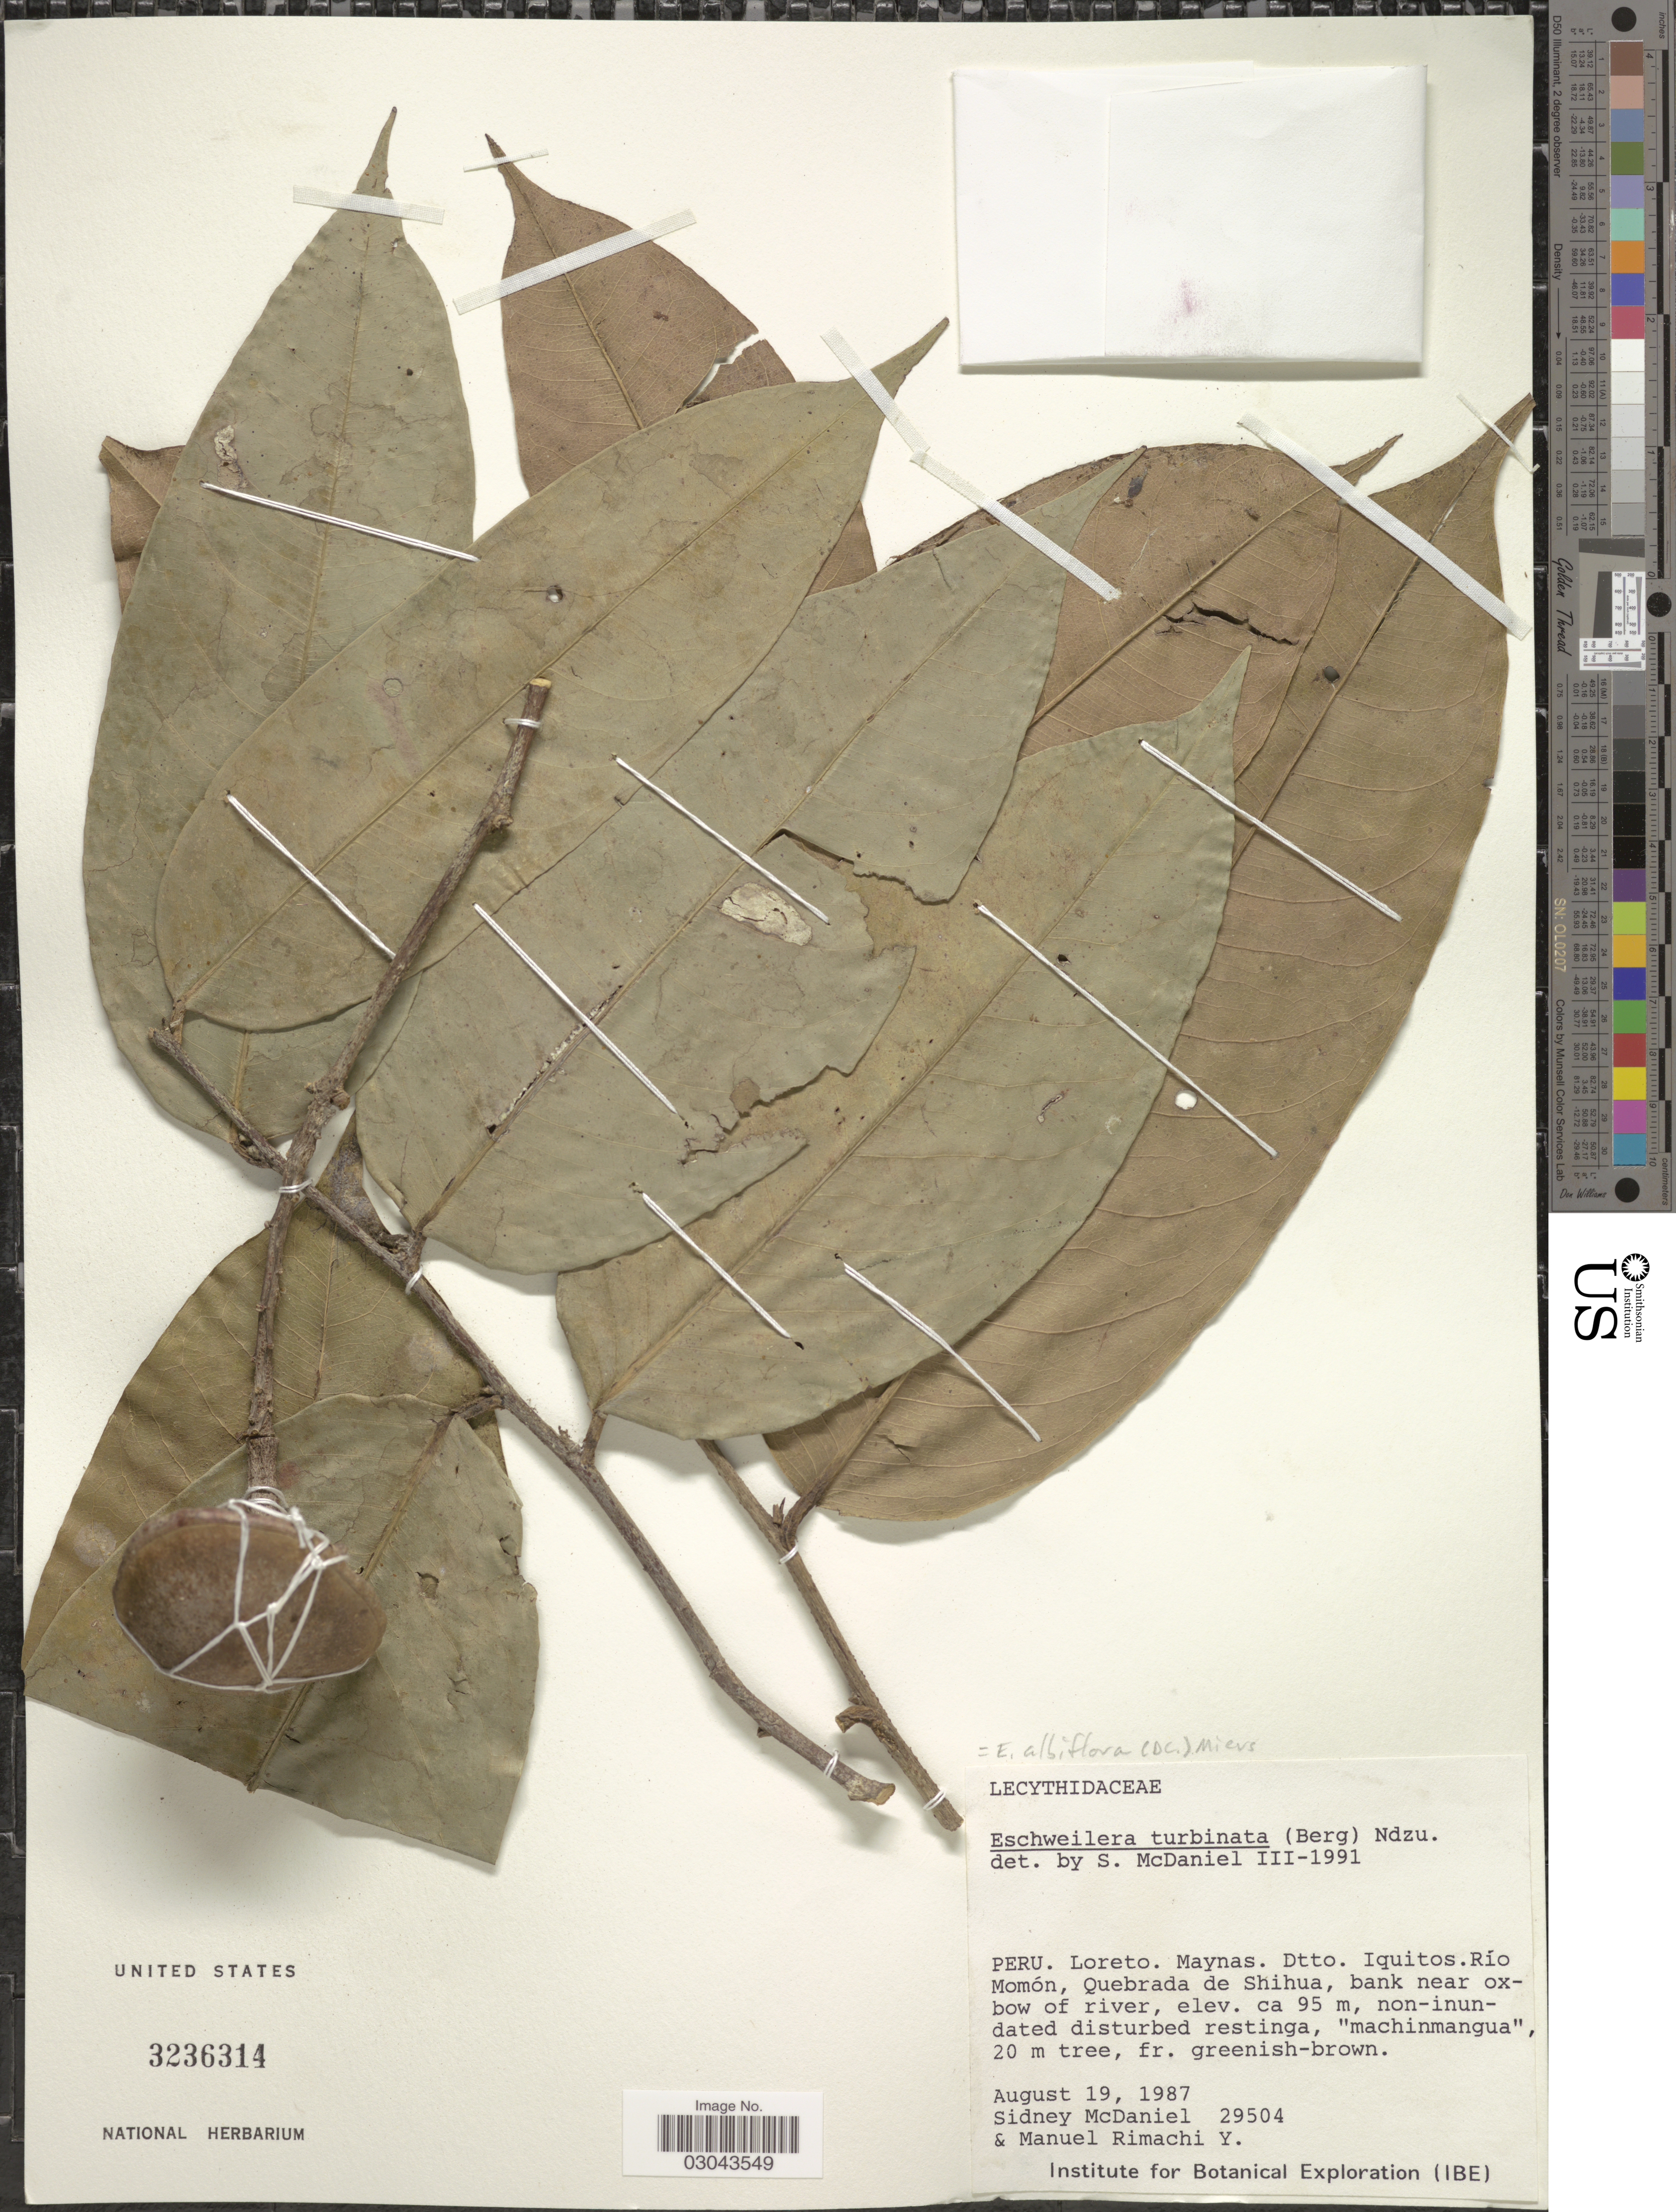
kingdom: Plantae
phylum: Tracheophyta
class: Magnoliopsida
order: Ericales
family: Lecythidaceae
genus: Eschweilera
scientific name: Eschweilera albiflora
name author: (DC.) Miers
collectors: S. McDaniel & M. Rimachi Y.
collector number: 29504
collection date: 1987-08-19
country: Peru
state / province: Loreto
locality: Maynas. Dtto. Iquitos. Río Momón, Quebrada de Shihua, bank near oxbow of river.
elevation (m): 95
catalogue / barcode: US 3236314